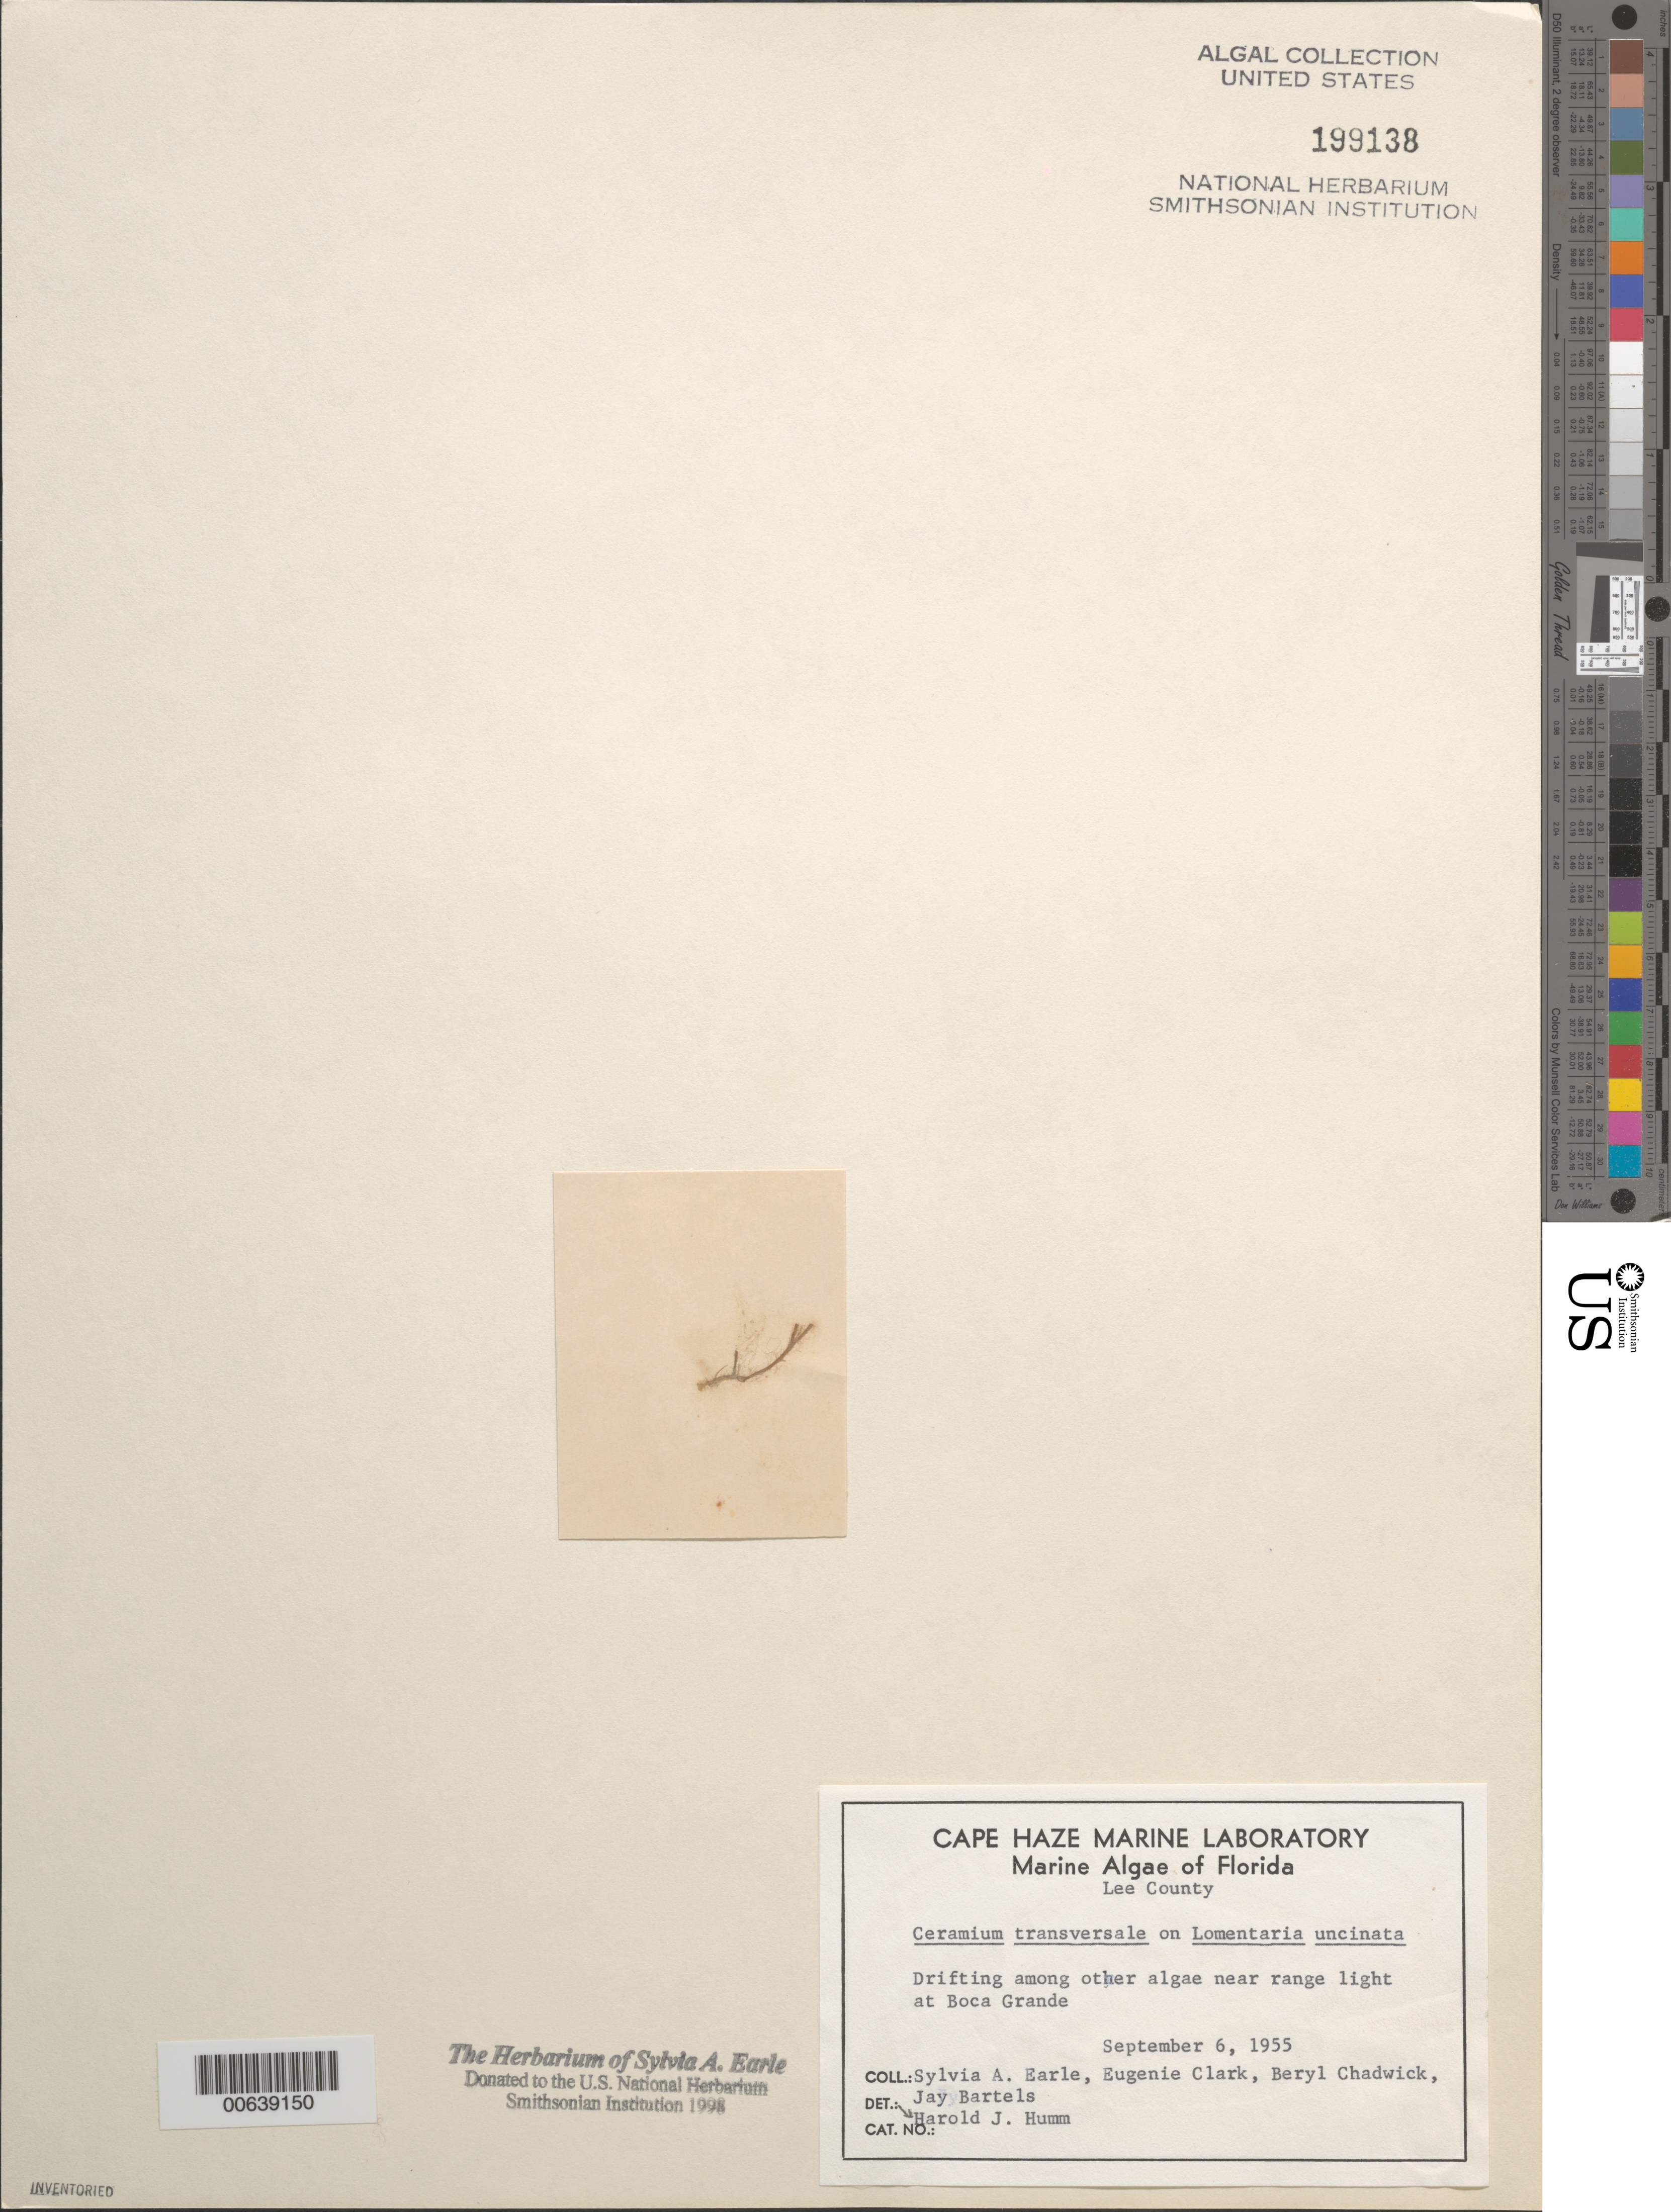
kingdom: Plantae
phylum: Rhodophyta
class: Florideophyceae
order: Ceramiales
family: Ceramiaceae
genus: Gayliella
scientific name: Gayliella transversalis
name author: (Collins & A.B. Hervey) T.O. Cho & Fredericq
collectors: S. A. Earle, E. Clark, B. Chadwick & J. Bartels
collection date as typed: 06 Sep 1955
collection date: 1955-09-06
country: United States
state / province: Florida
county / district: Lee County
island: Gasparilla Island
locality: Boca Grande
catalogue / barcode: US 199138